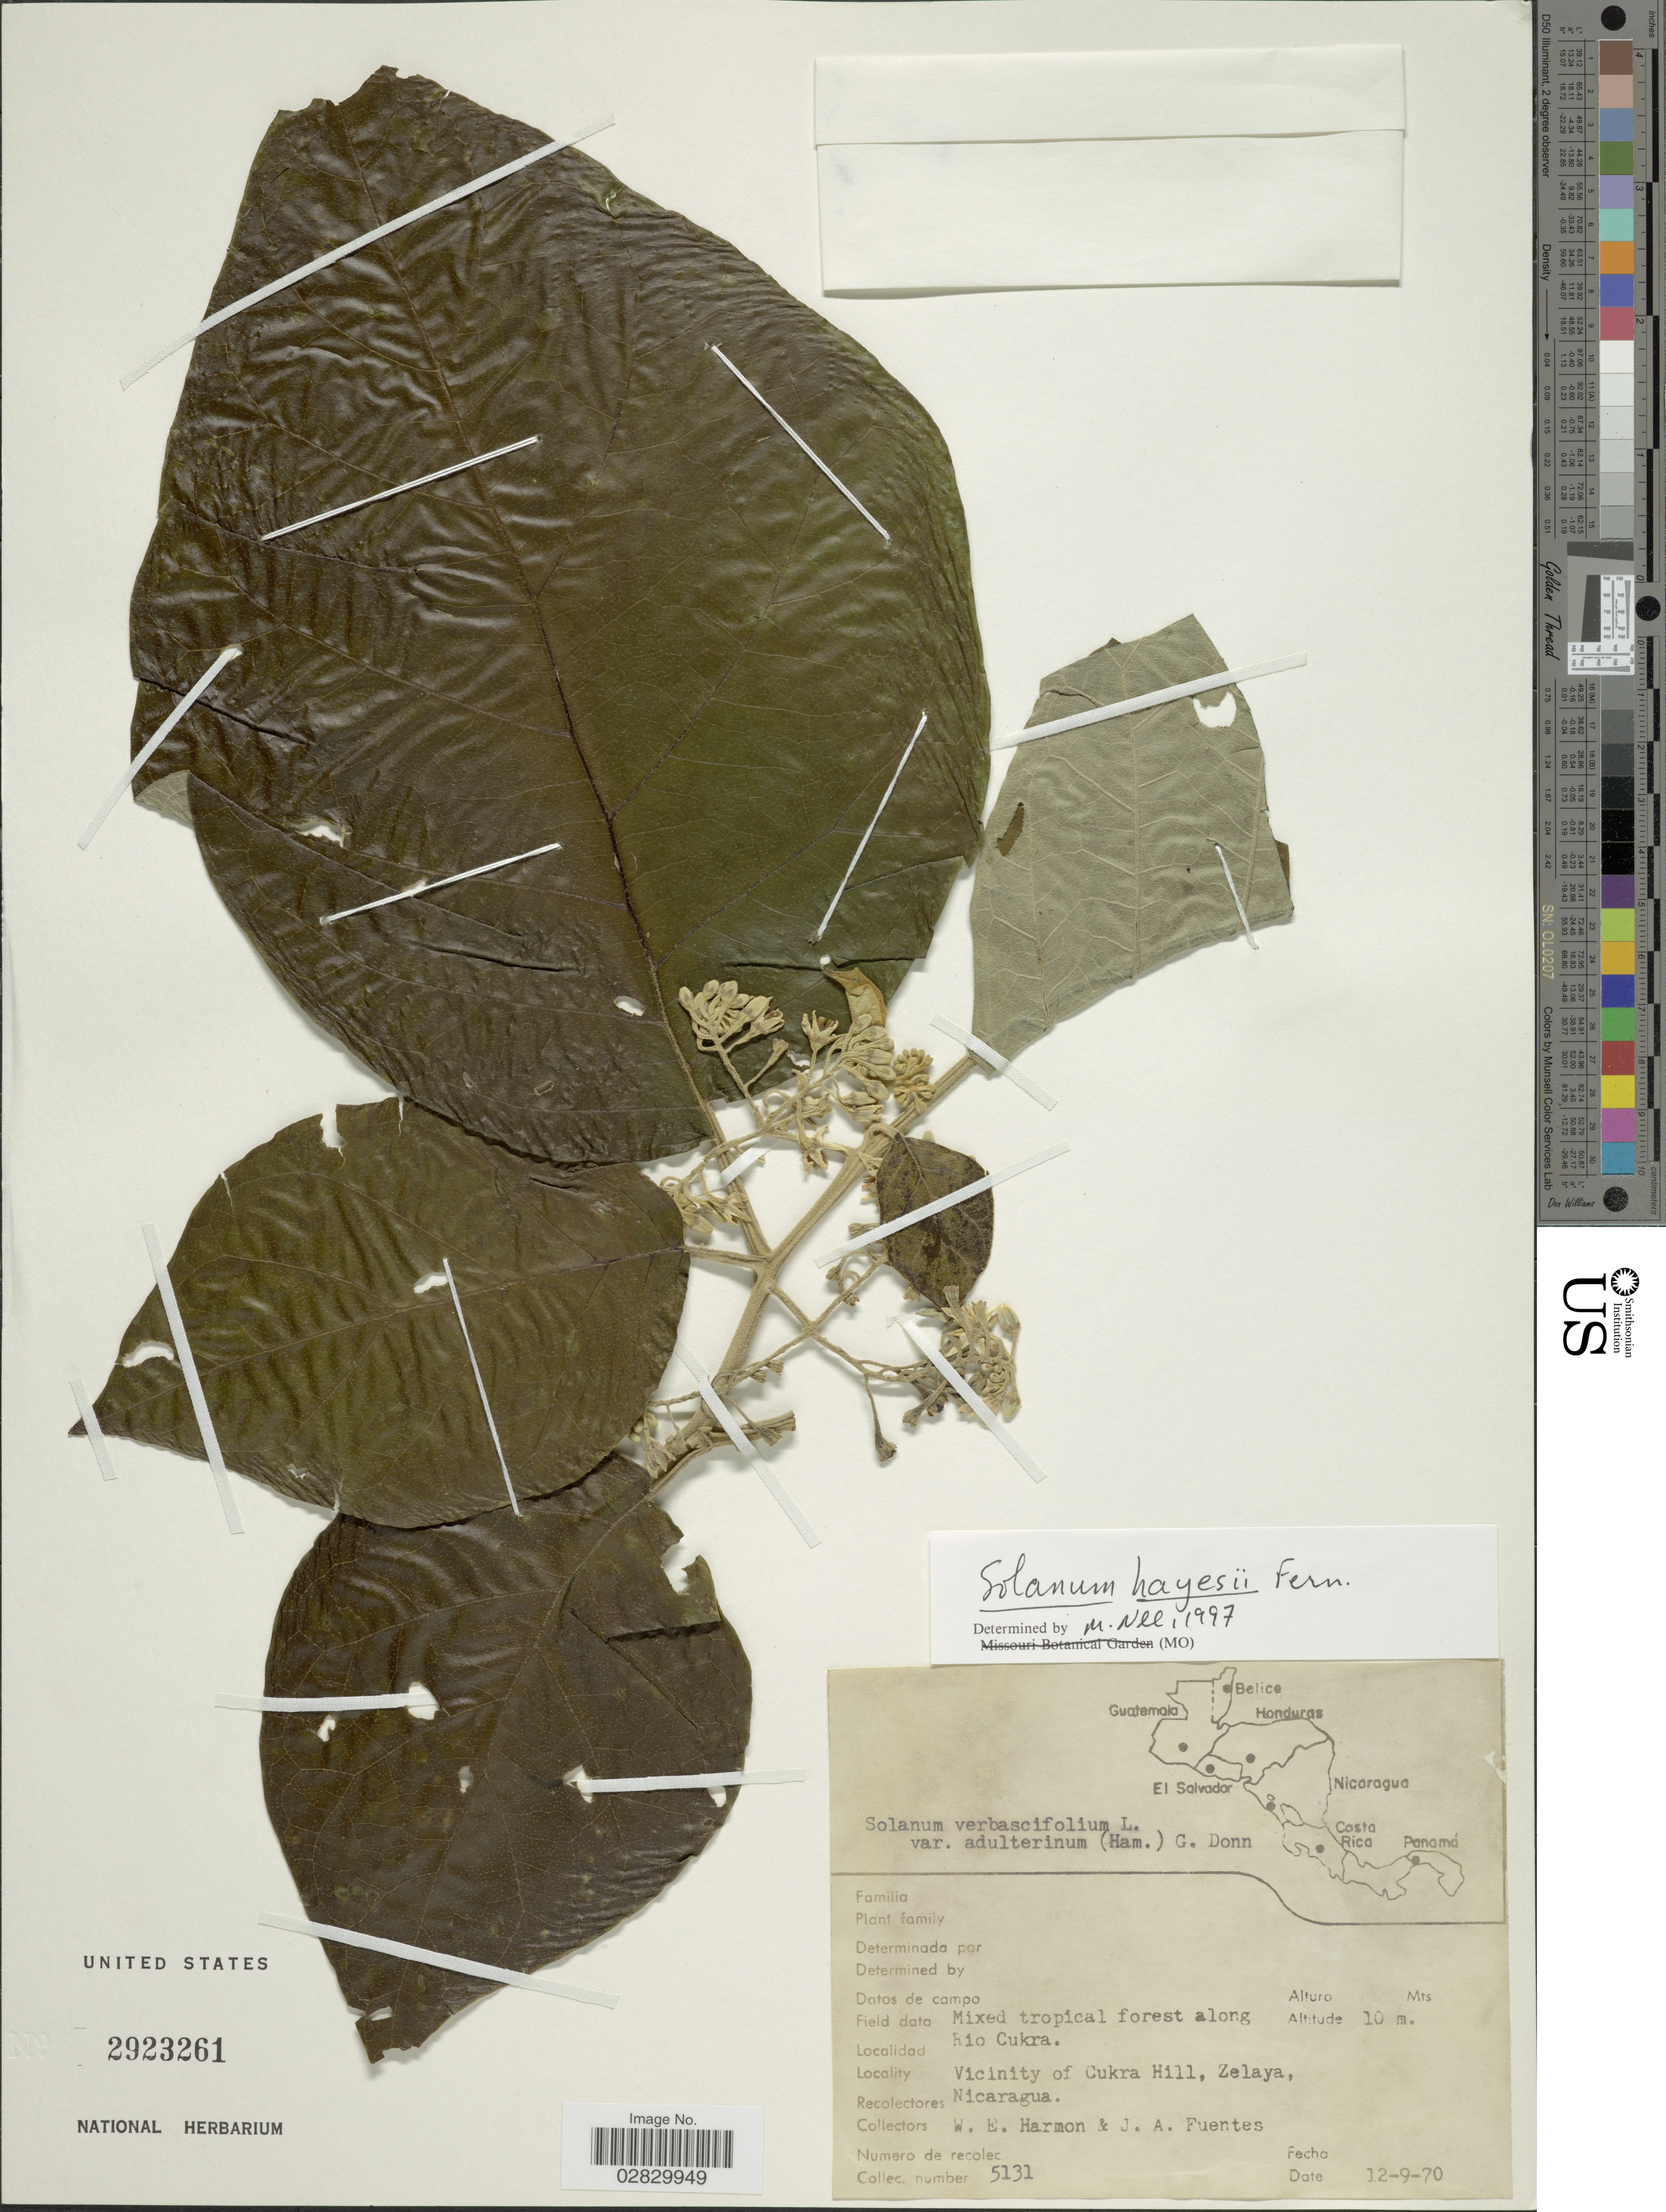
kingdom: Plantae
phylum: Tracheophyta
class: Magnoliopsida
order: Solanales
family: Solanaceae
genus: Solanum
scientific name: Solanum hayesii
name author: Fernald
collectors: W. E. Harmon & J. Fuentes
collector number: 5131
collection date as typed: Transcribed d/m/y: 12/9/70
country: Nicaragua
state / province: Atlantico Sur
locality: Mixed tropical forest a;pmg Rio Cukra. Vicinity of Cukra Hill, Zelaya.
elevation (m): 10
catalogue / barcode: US 2923261